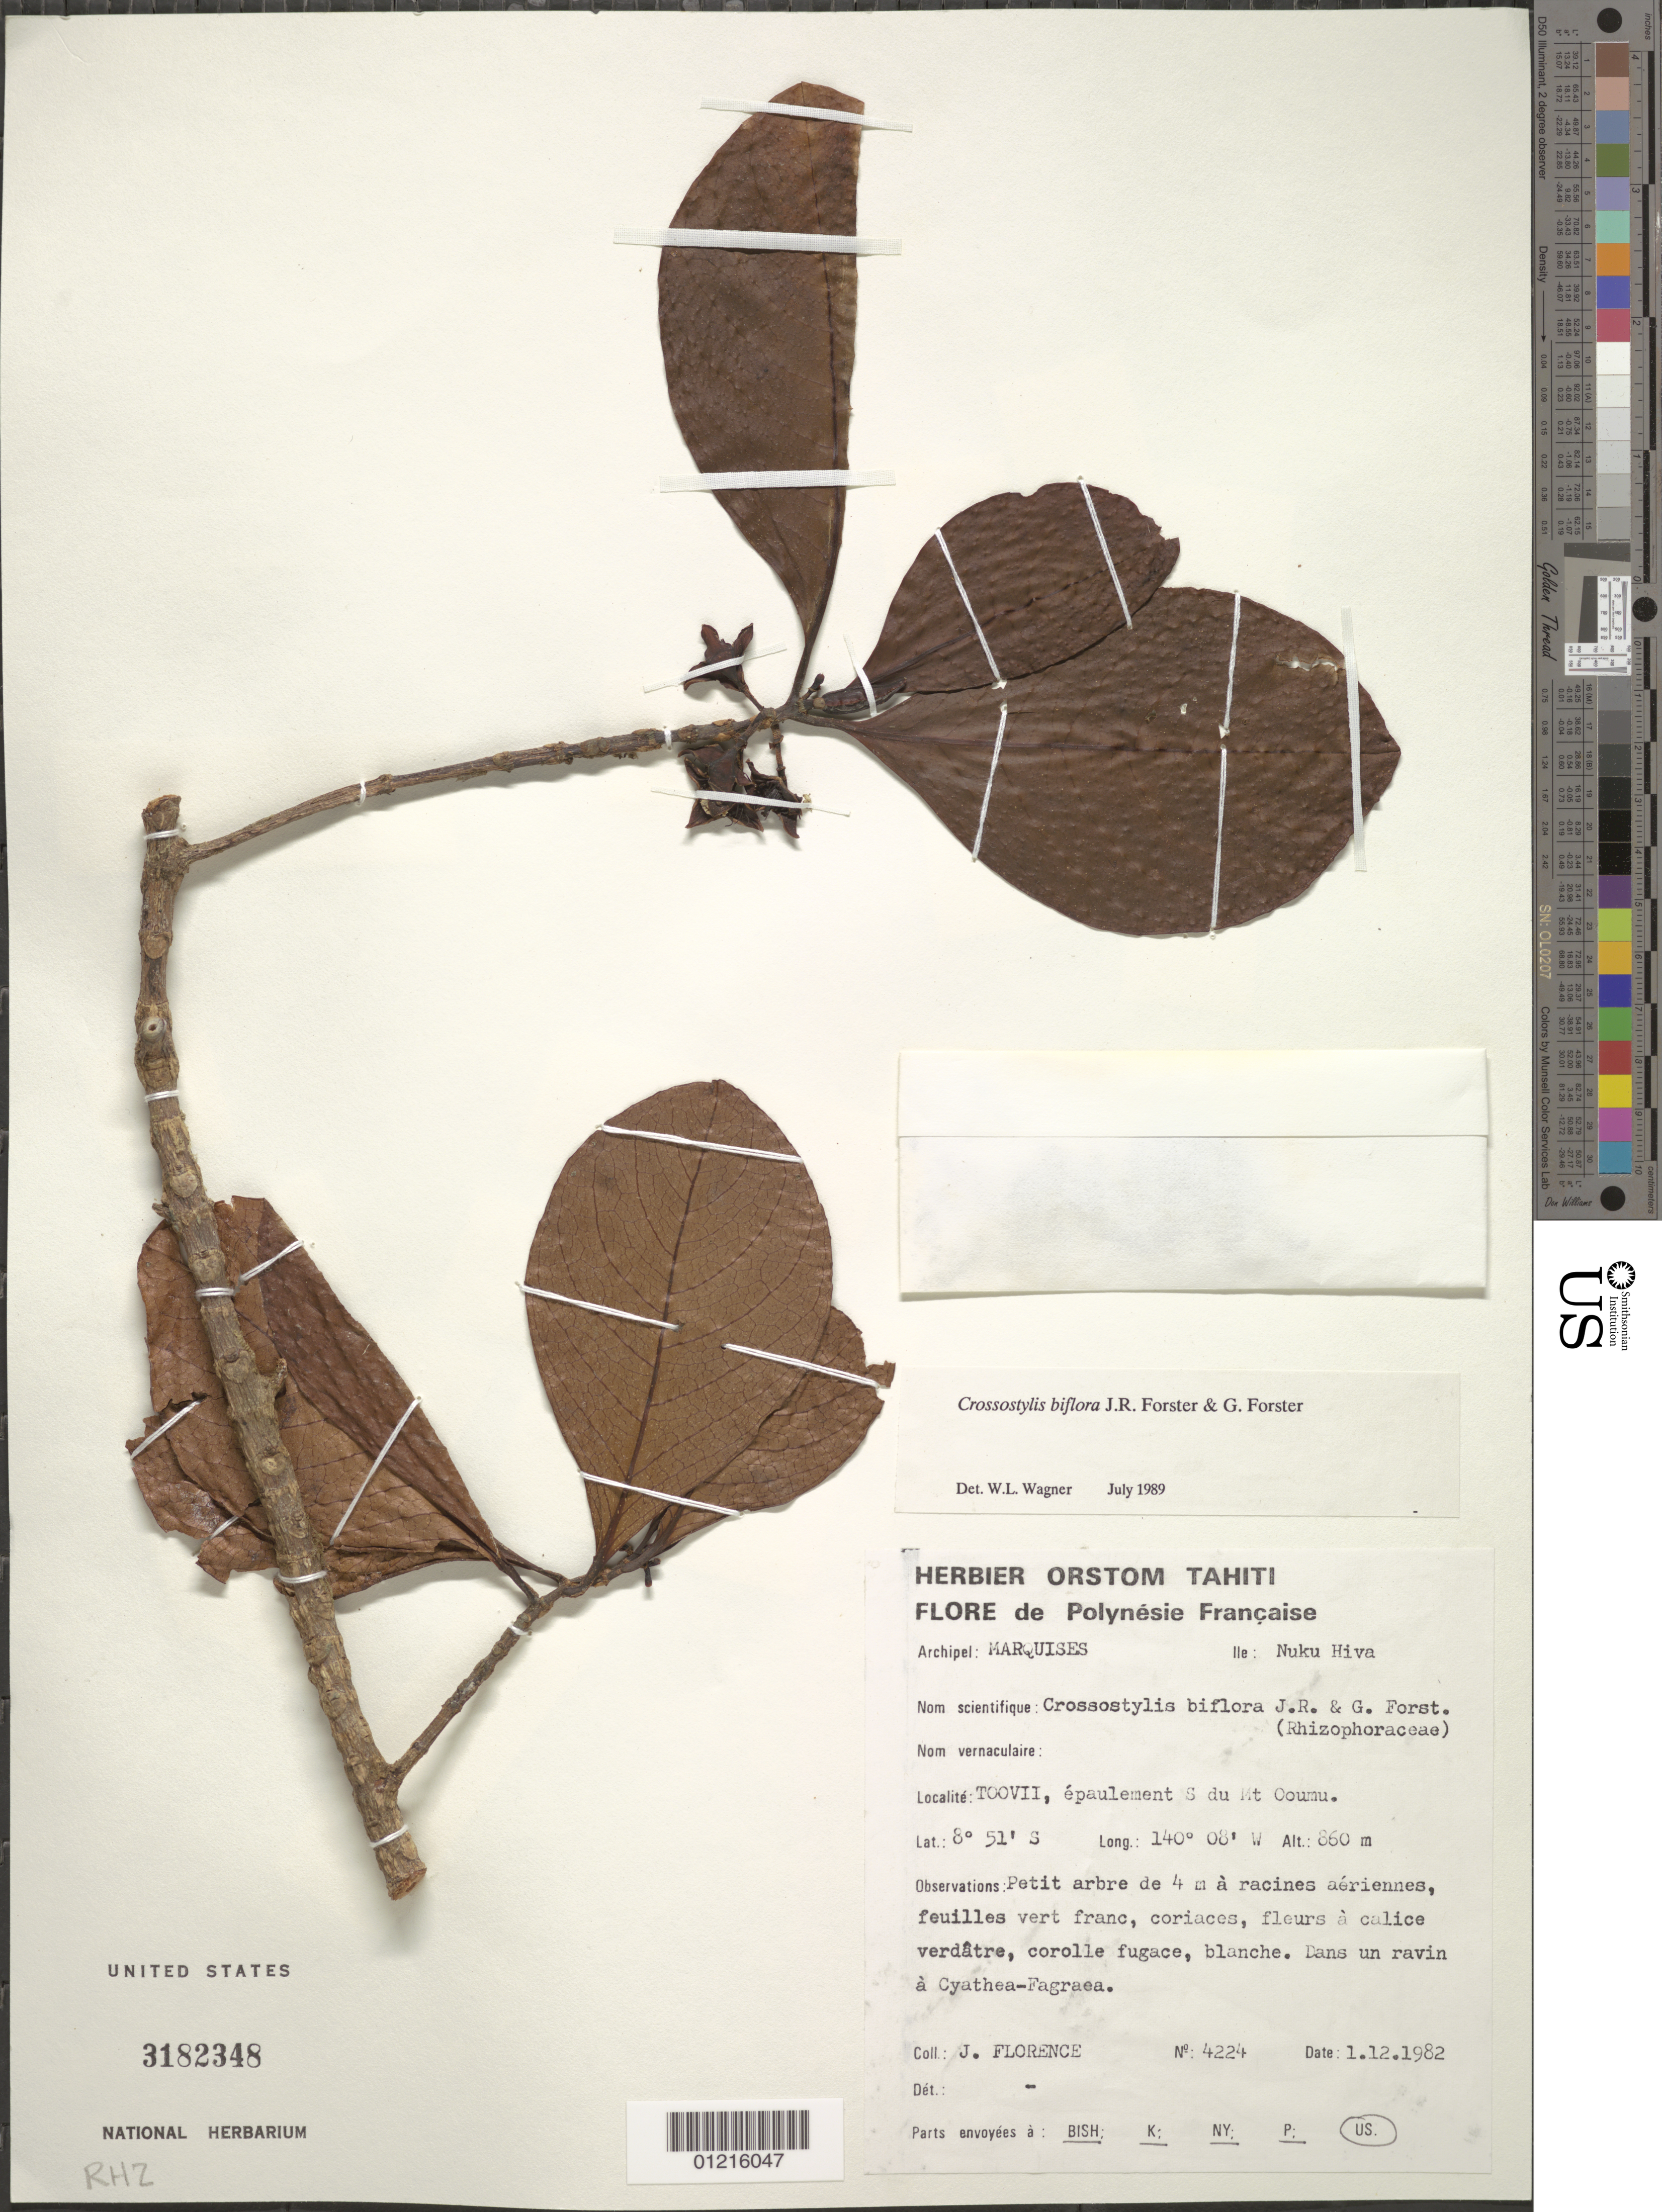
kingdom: Plantae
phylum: Tracheophyta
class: Magnoliopsida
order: Malpighiales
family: Rhizophoraceae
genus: Crossostylis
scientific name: Crossostylis biflora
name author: J.R. Forst. & G. Forst.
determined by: Wagner, W. L., (BOT), Smithsonian Institution - National Museum of Natural History (UNITED STATES)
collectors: J. Florence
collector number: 4224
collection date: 1982-12-01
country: French Polynesia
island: Nuku Hiva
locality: Toovii, épaulement S du Mt. Ooumu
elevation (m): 860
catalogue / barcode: US 3182348